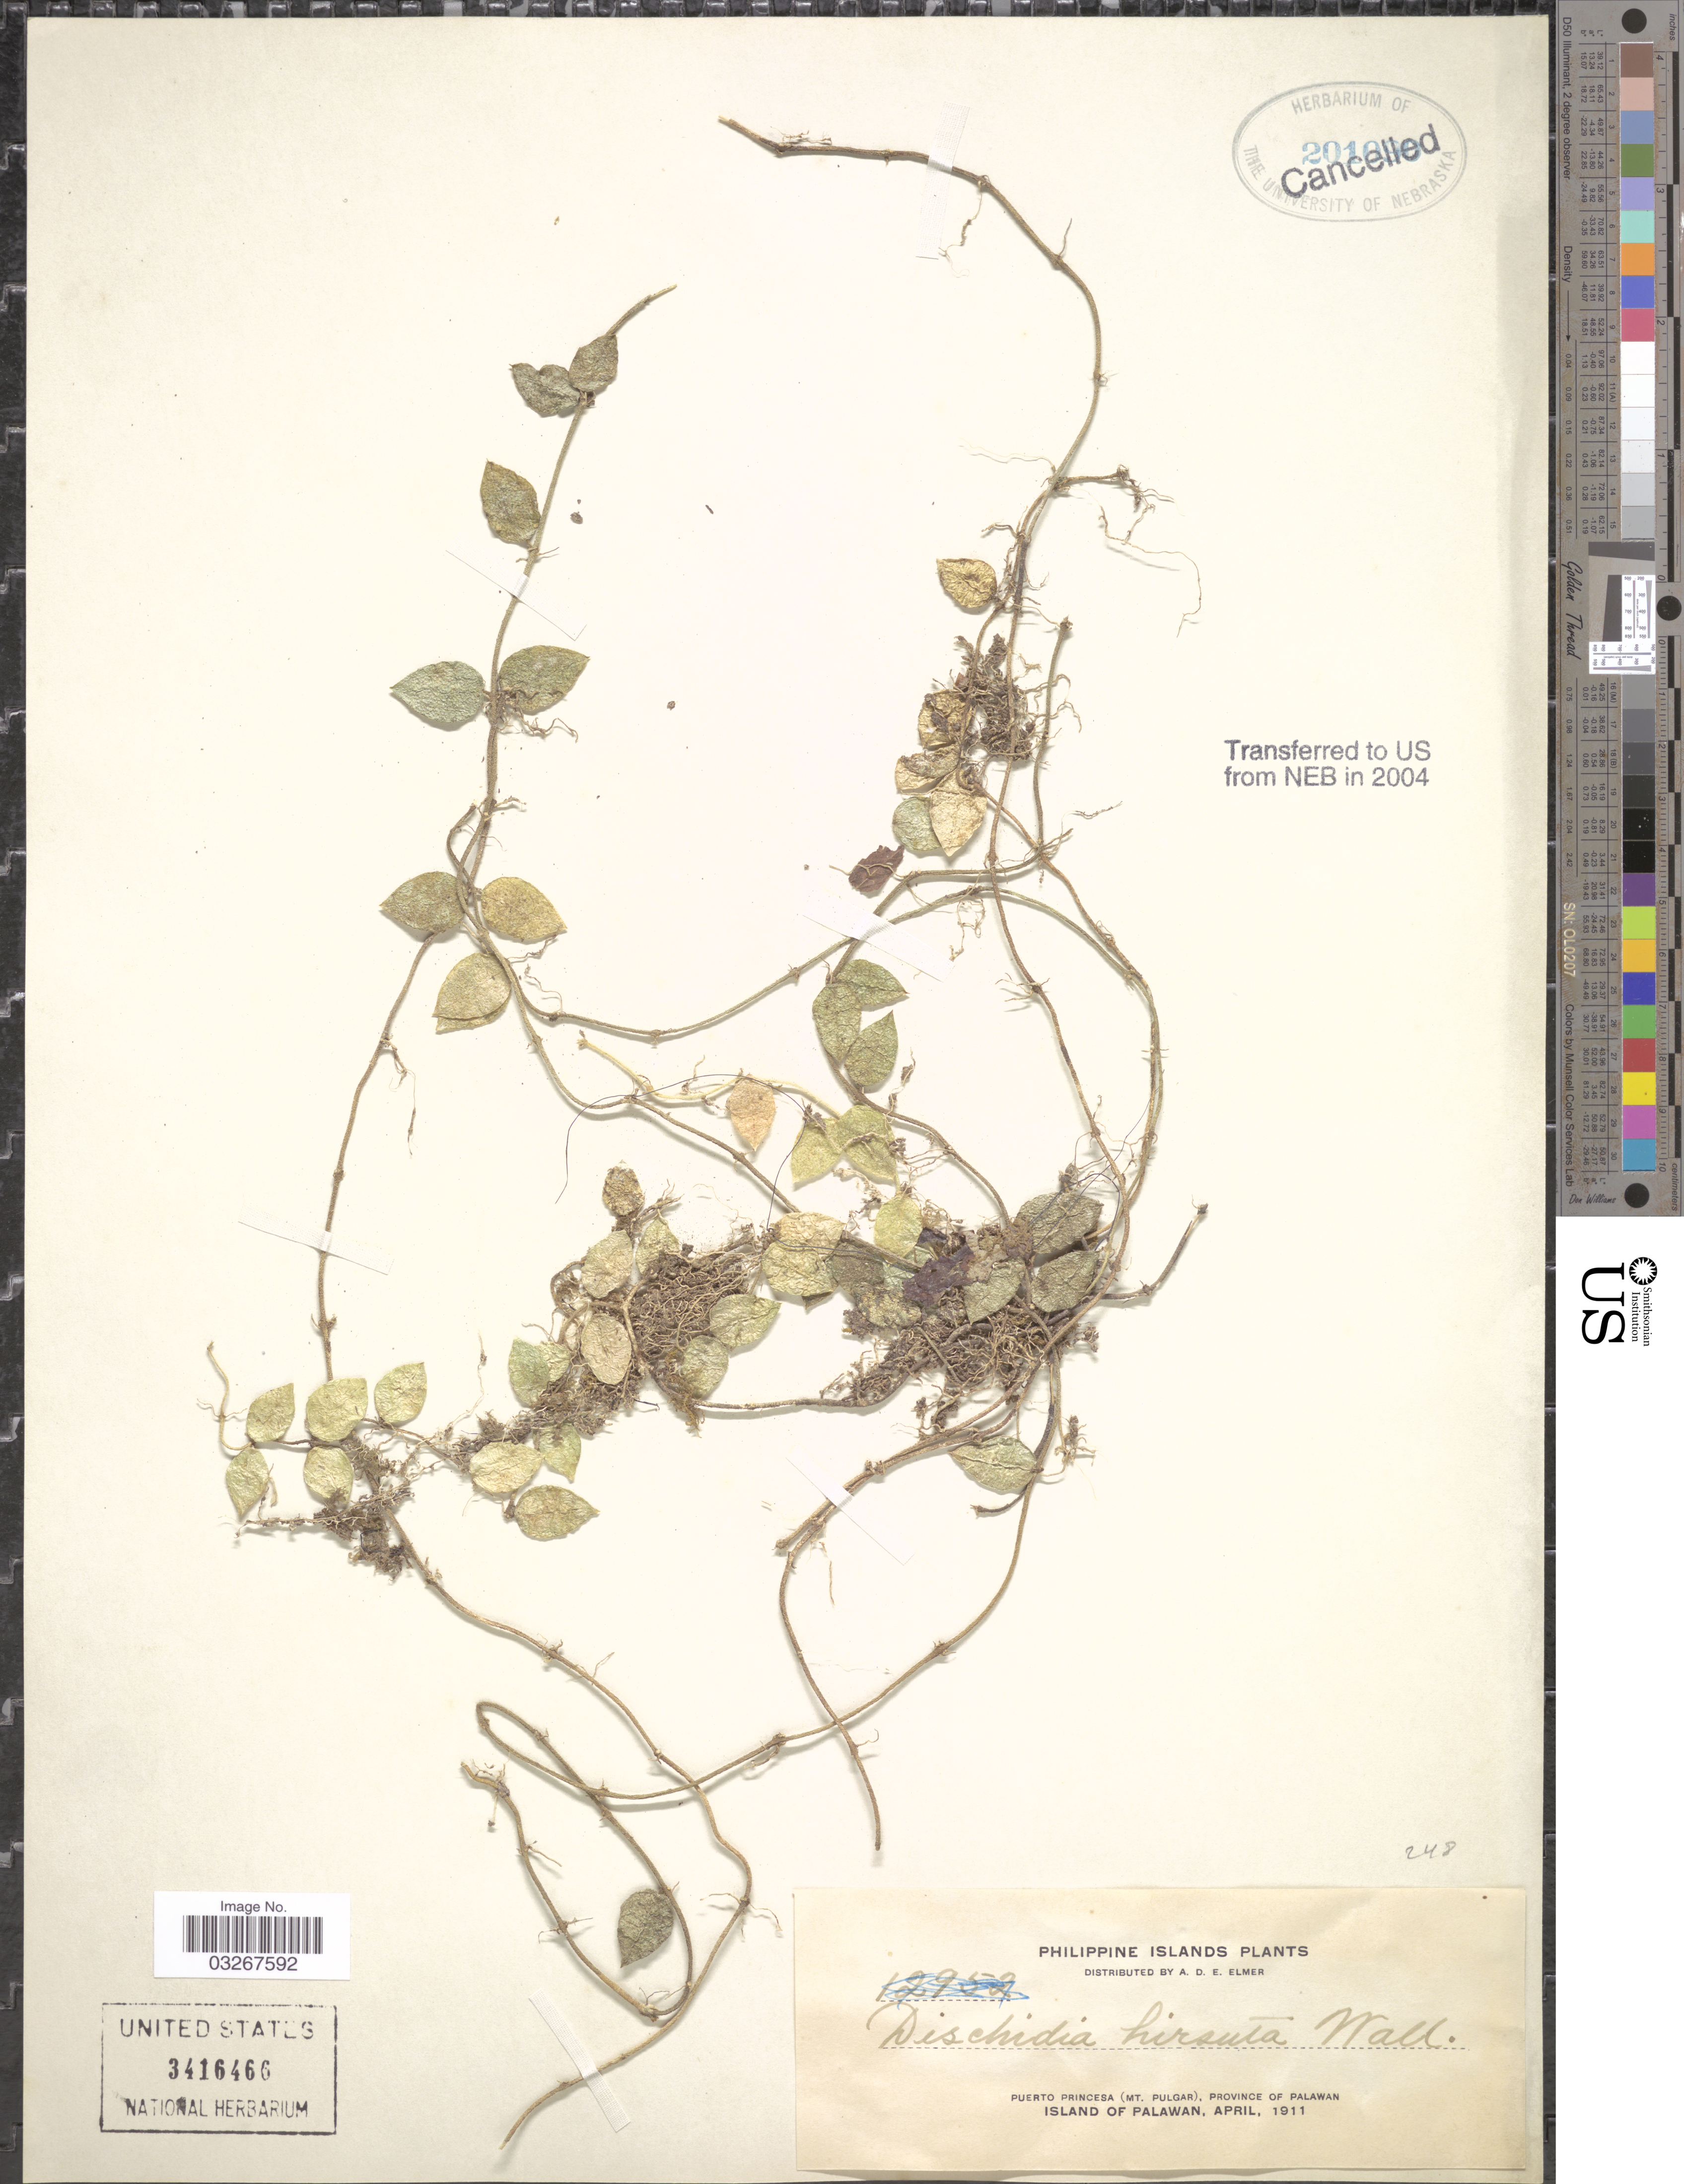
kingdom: Plantae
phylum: Tracheophyta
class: Magnoliopsida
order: Gentianales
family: Apocynaceae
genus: Dischidia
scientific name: Dischidia hirsuta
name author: (Blume) Decne.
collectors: A. D. E. Elmer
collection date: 1911-04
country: Philippines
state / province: Mimaropa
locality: Puerto Princesa (Mt. Pulgar), Province of Palawan, Island of Palawan.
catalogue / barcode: US 3416466